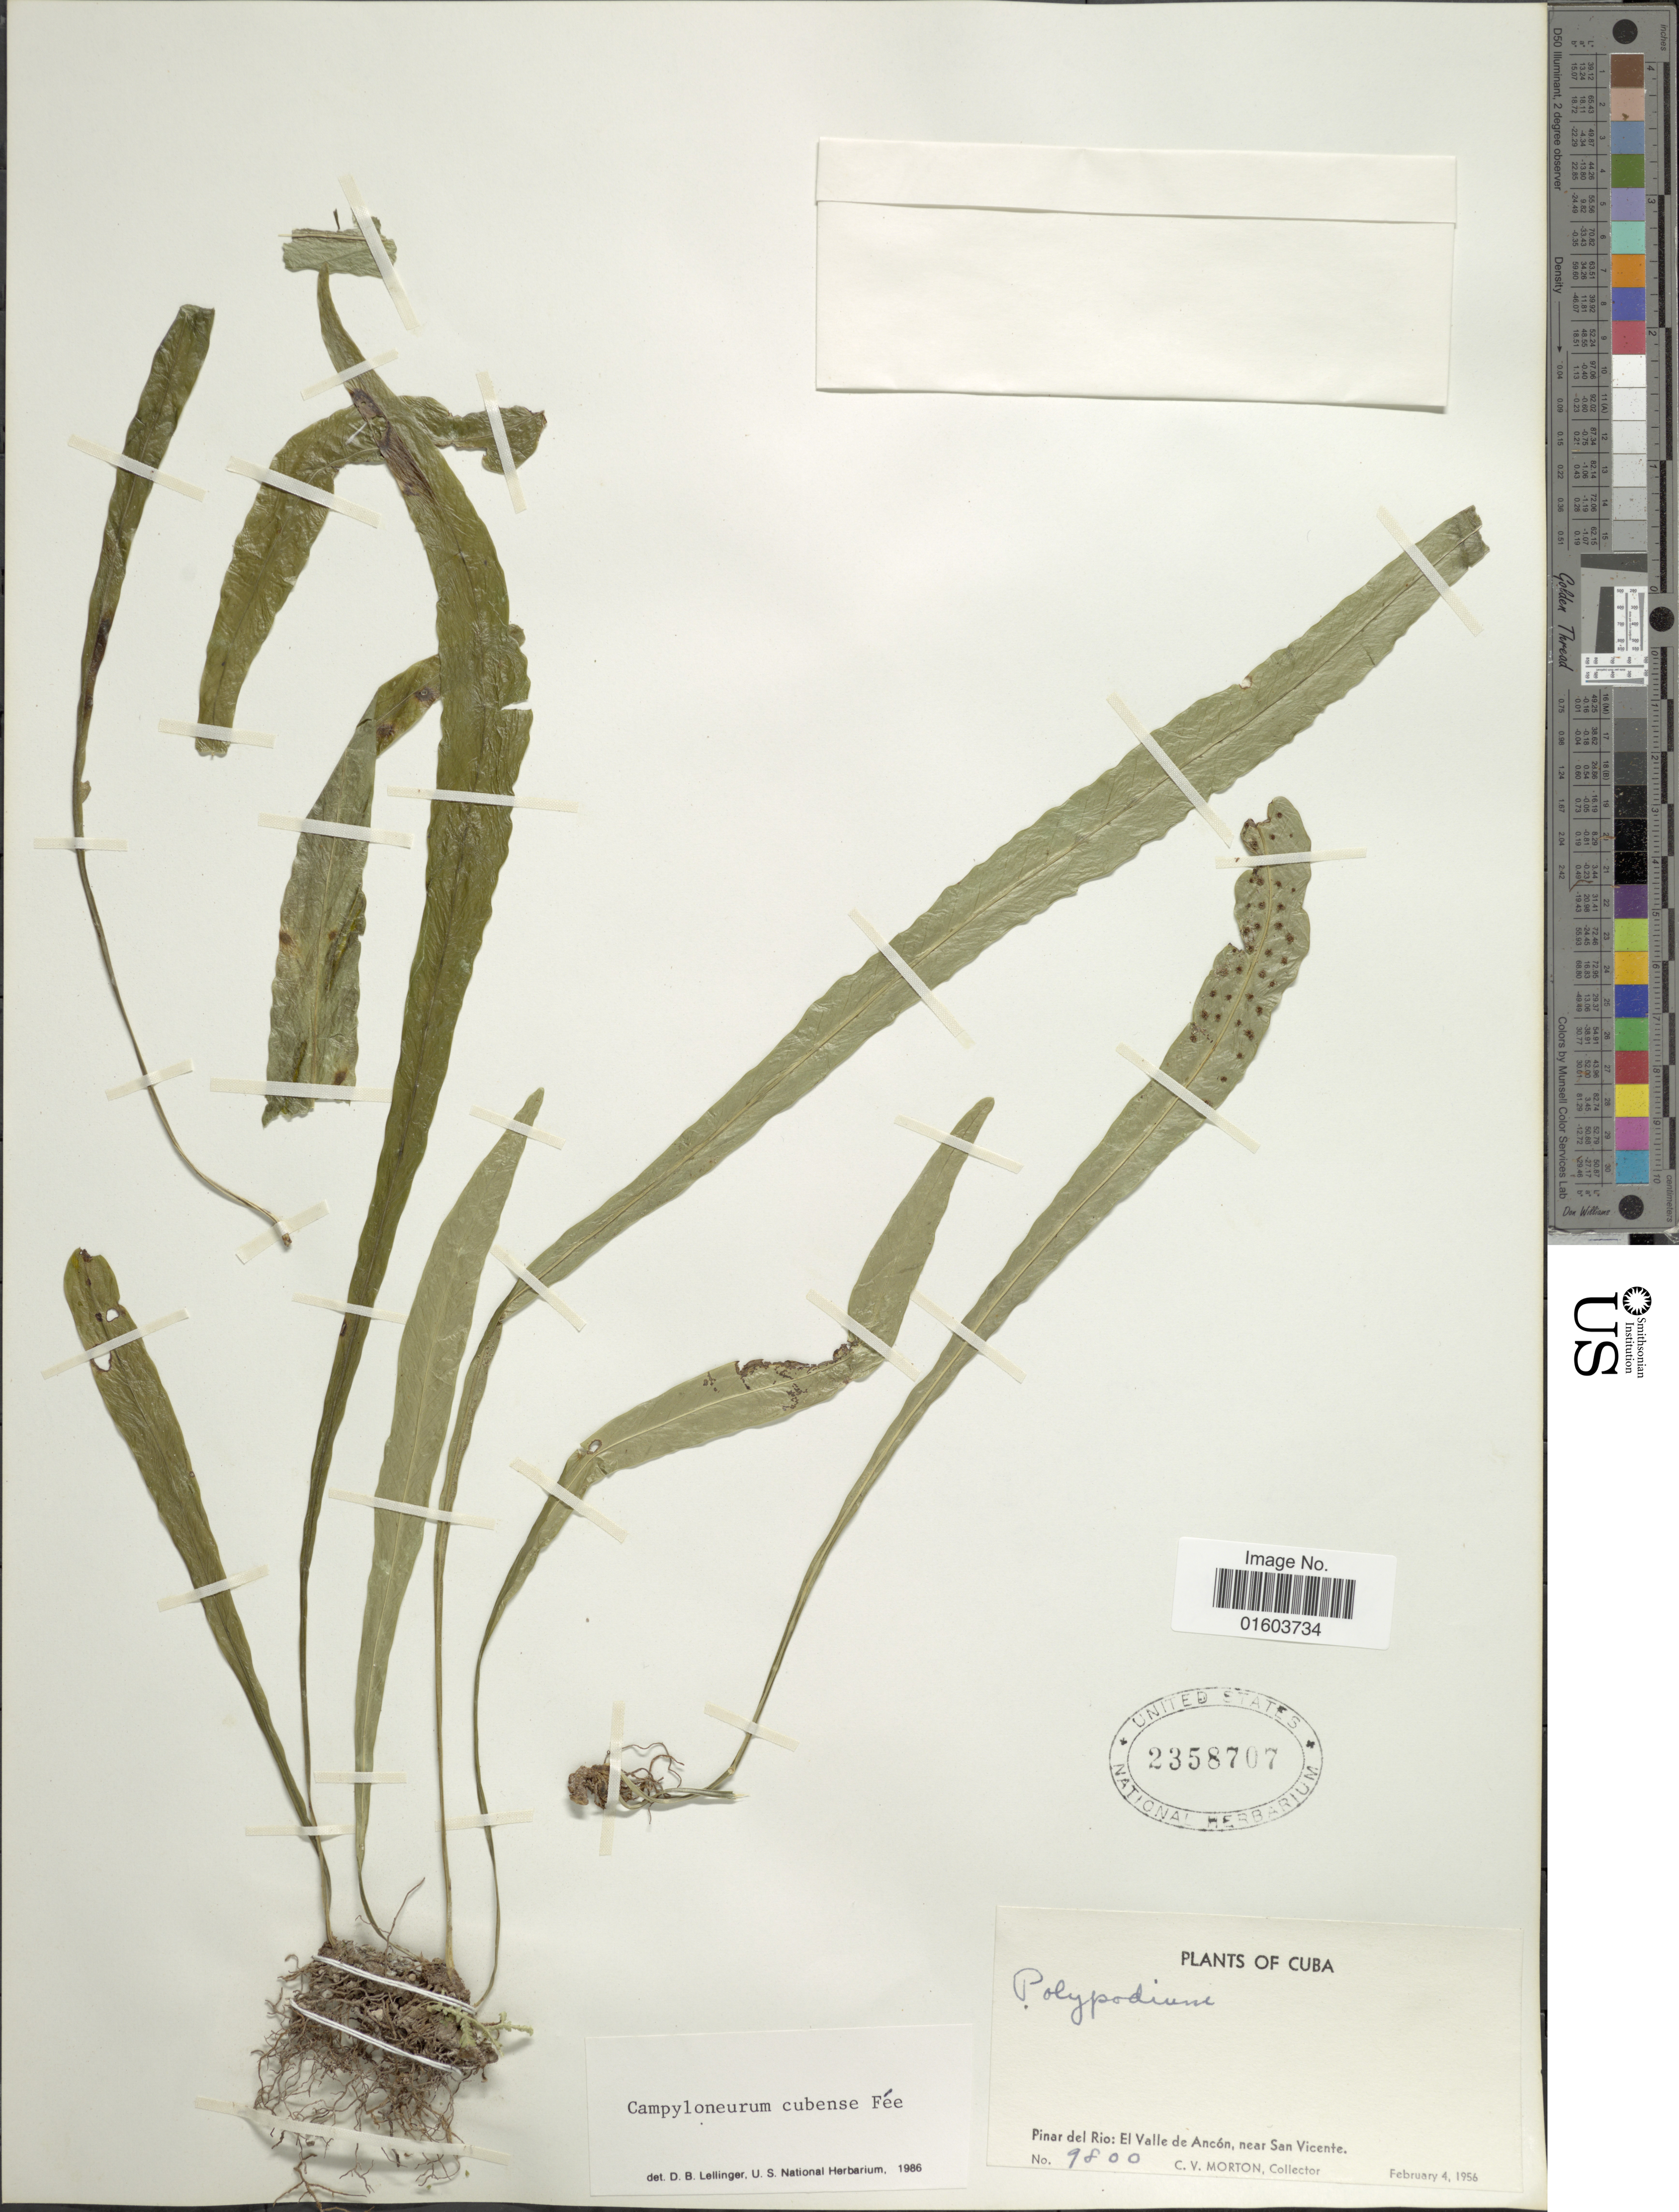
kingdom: Plantae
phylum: Tracheophyta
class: Polypodiopsida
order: Polypodiales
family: Polypodiaceae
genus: Campyloneurum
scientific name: Campyloneurum vexatum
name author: Ching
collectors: C. V. Morton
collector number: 9800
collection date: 1956-02-04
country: Cuba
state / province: Pinar del Río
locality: Cuba. Pinar del Rio: El Valle de Ancon, near San Vicente.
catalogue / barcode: US 2358707